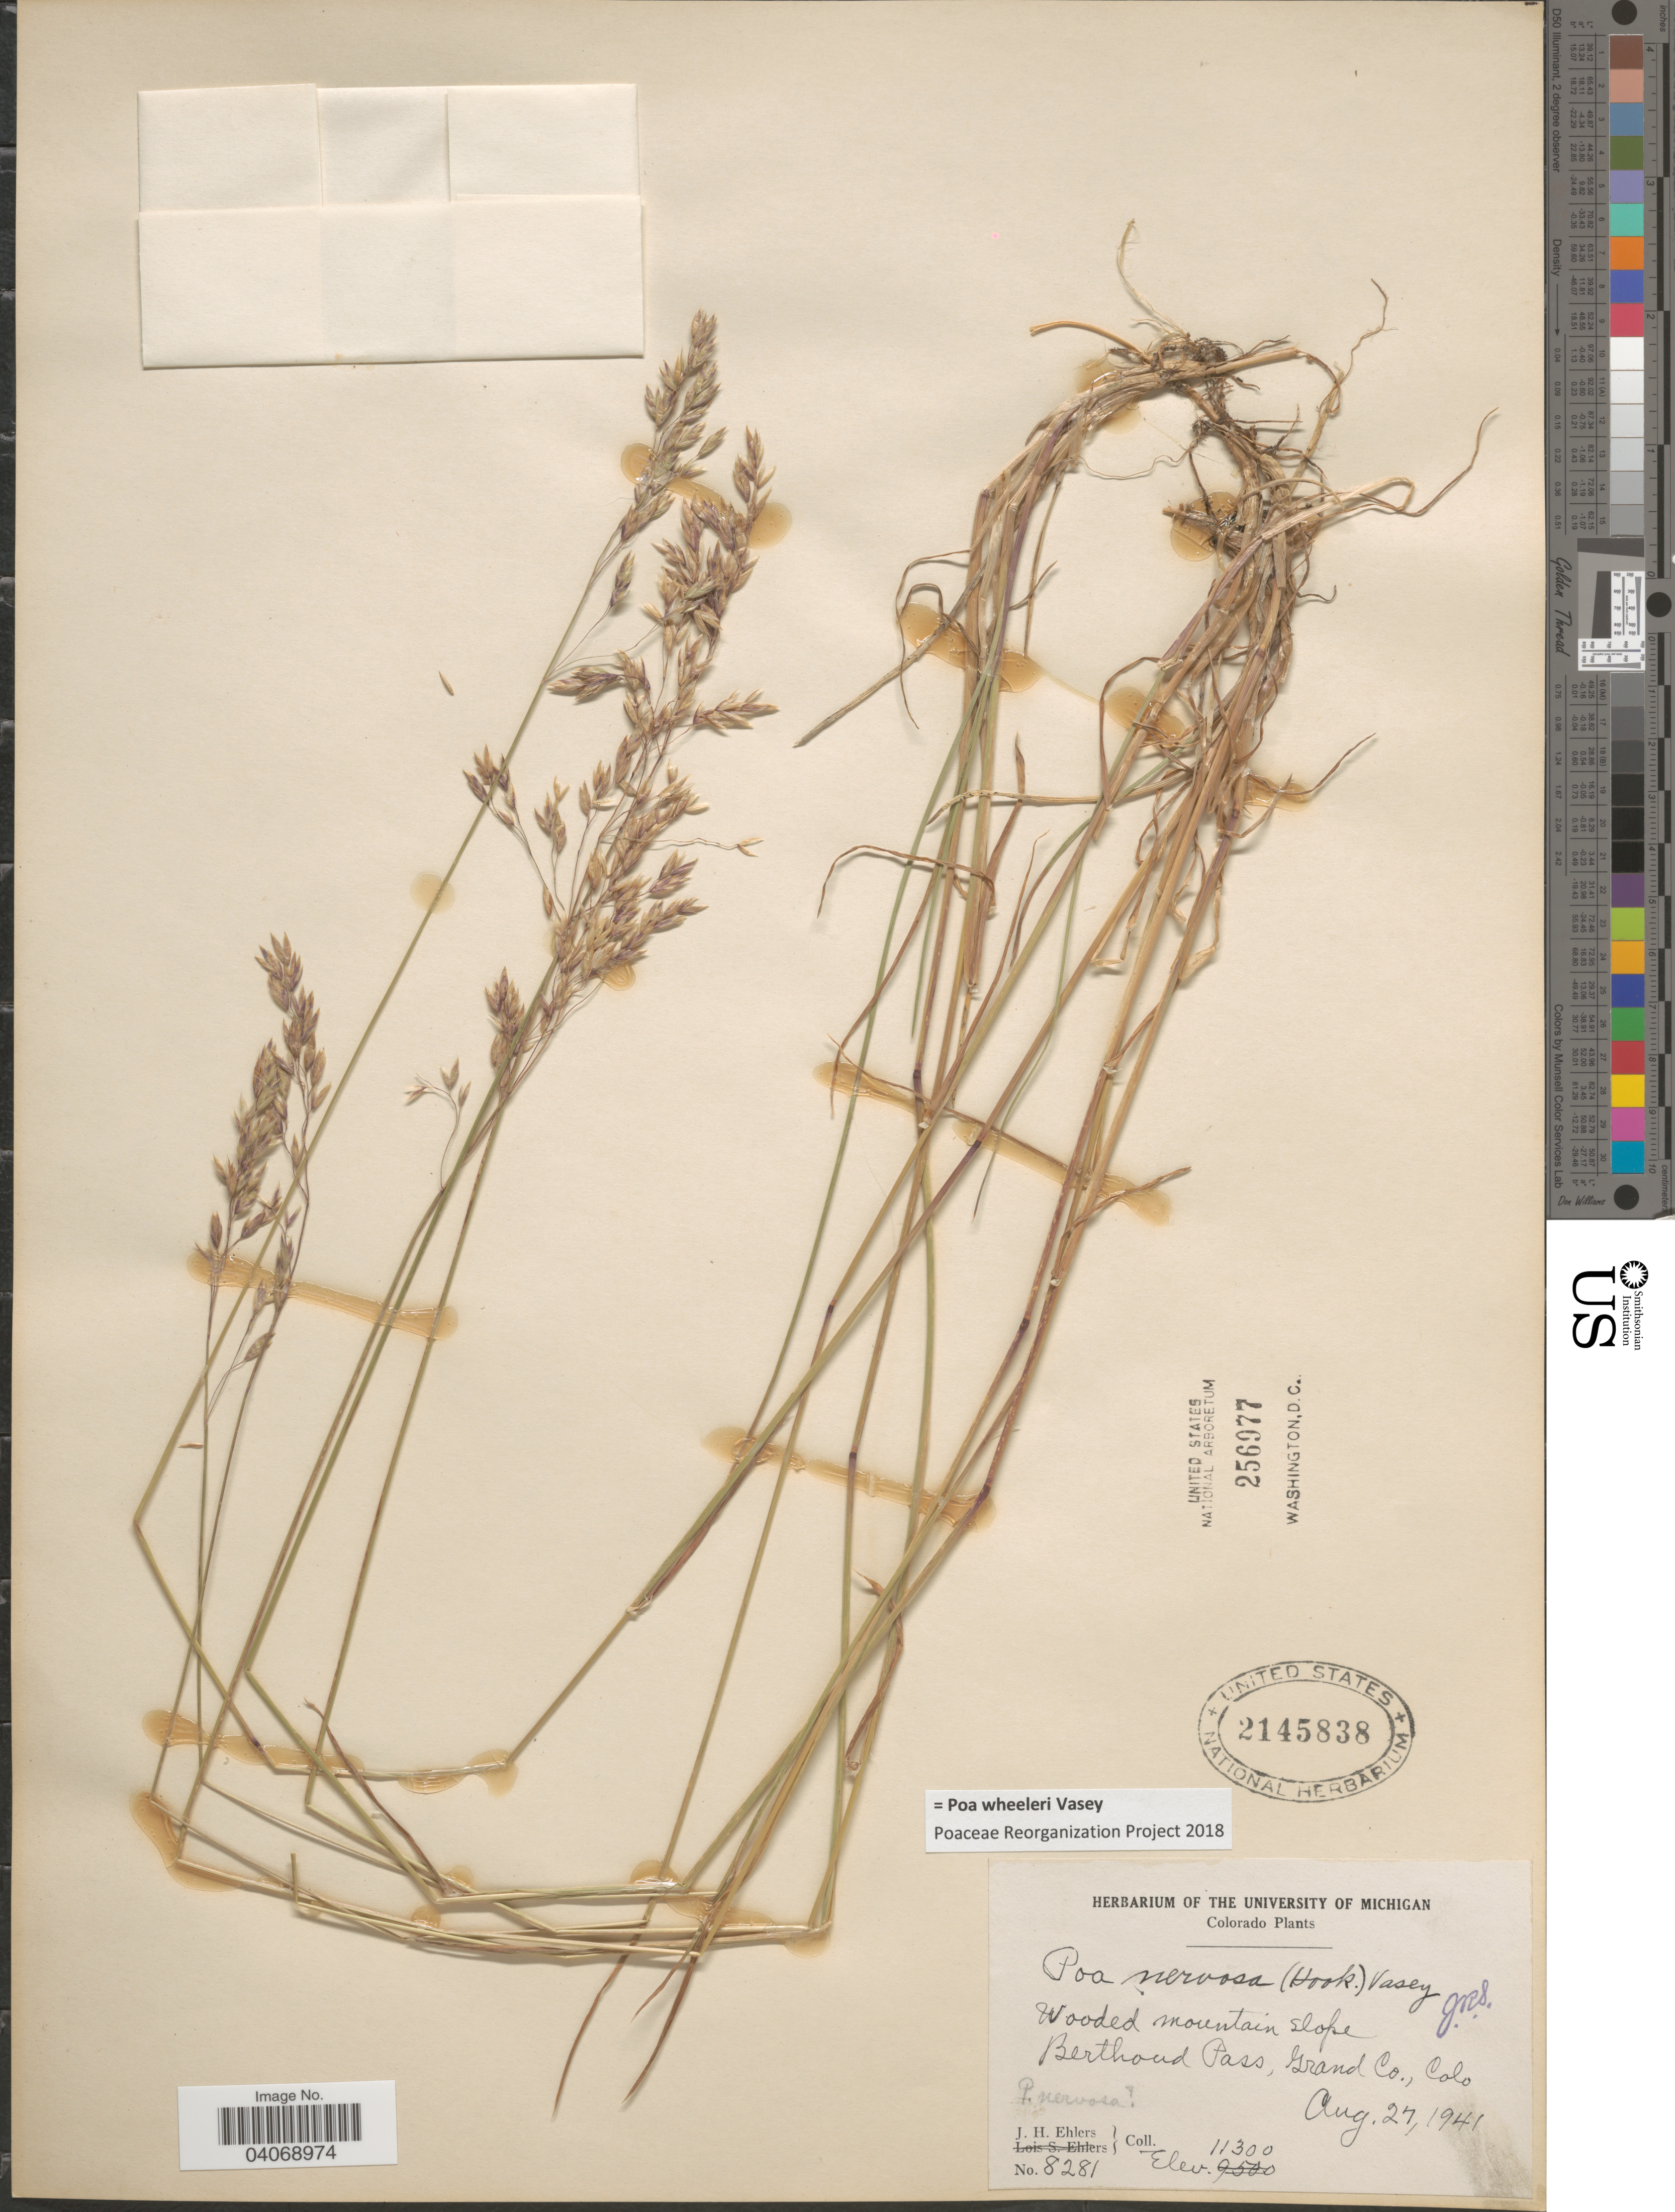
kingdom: Plantae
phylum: Tracheophyta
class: Liliopsida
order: Poales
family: Poaceae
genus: Poa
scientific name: Poa wheeleri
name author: Vasey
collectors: J. H. Ehlers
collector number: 8281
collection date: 1941-08-27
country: United States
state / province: Colorado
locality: Wooded mountain slope. Berthoud Pass, Grand Co.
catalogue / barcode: US 2145838